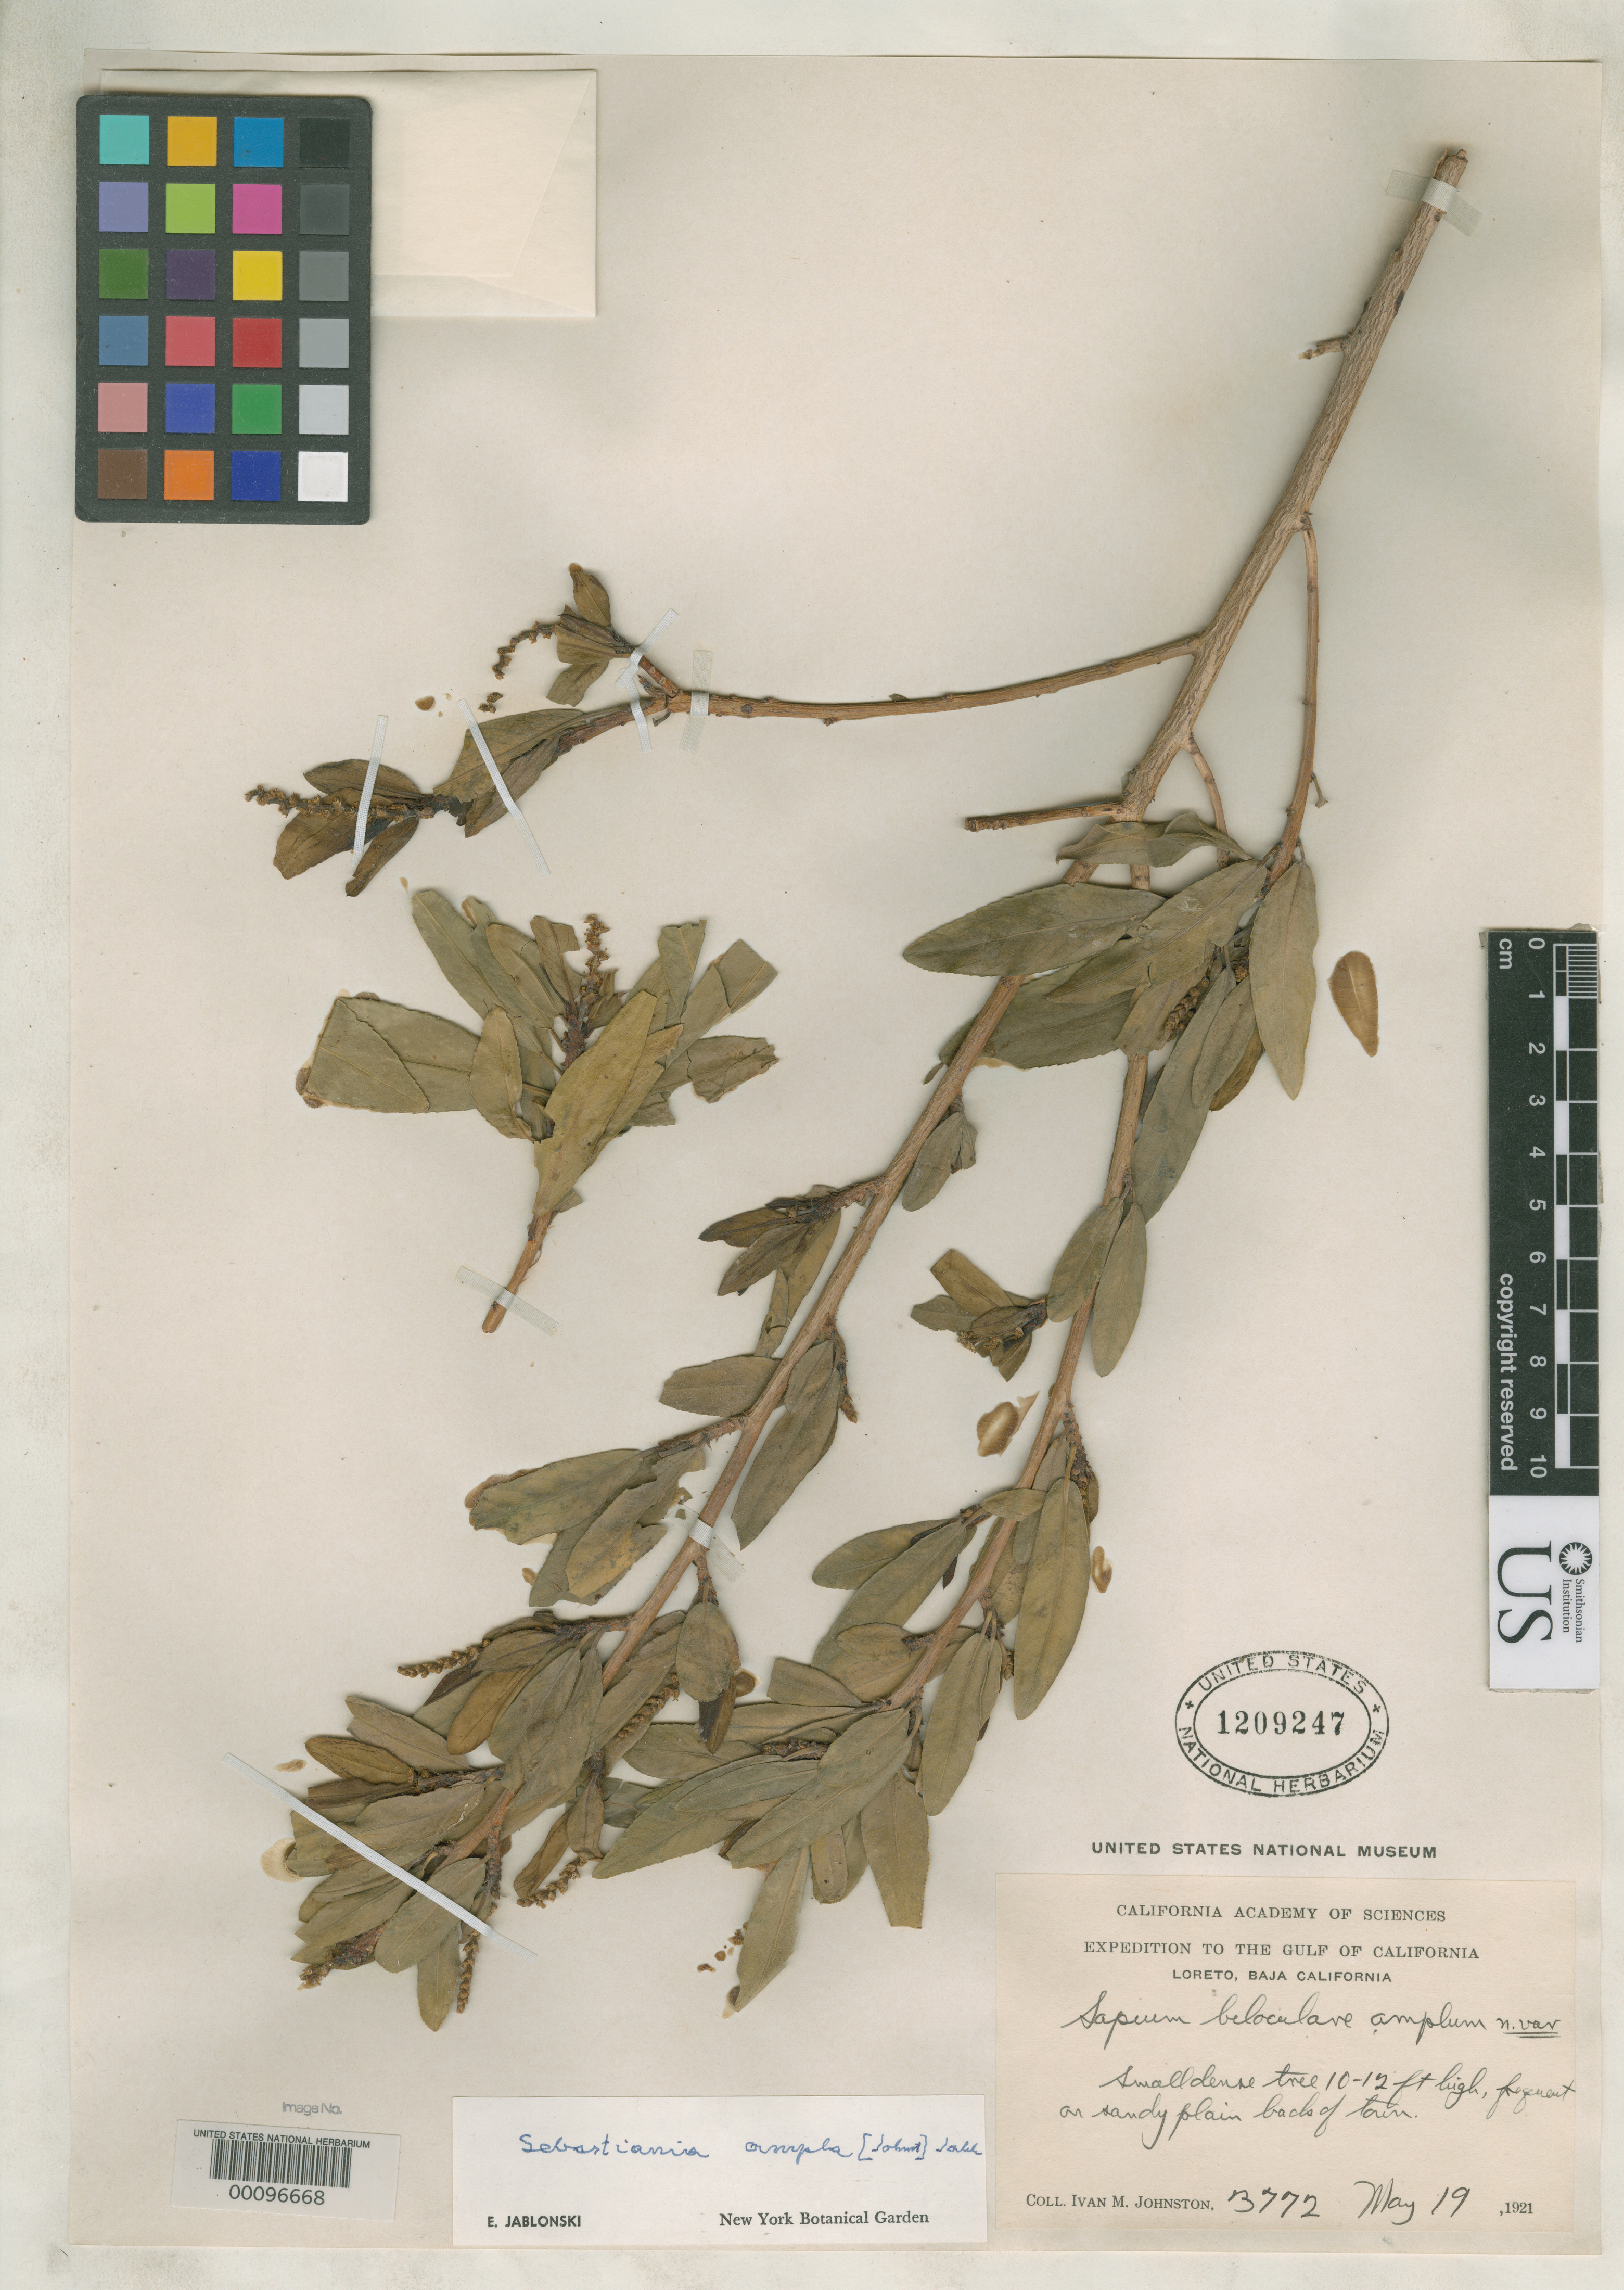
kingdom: Plantae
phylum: Tracheophyta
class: Magnoliopsida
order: Malpighiales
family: Euphorbiaceae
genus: Sapium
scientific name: Sapium biloculare var. amplum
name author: I.M. Johnst.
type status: Isotype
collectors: I.M. Johnston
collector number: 3772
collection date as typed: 19 May 1921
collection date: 1921-05-19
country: Mexico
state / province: Baja California Sur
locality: Loreto.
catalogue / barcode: US 1209247